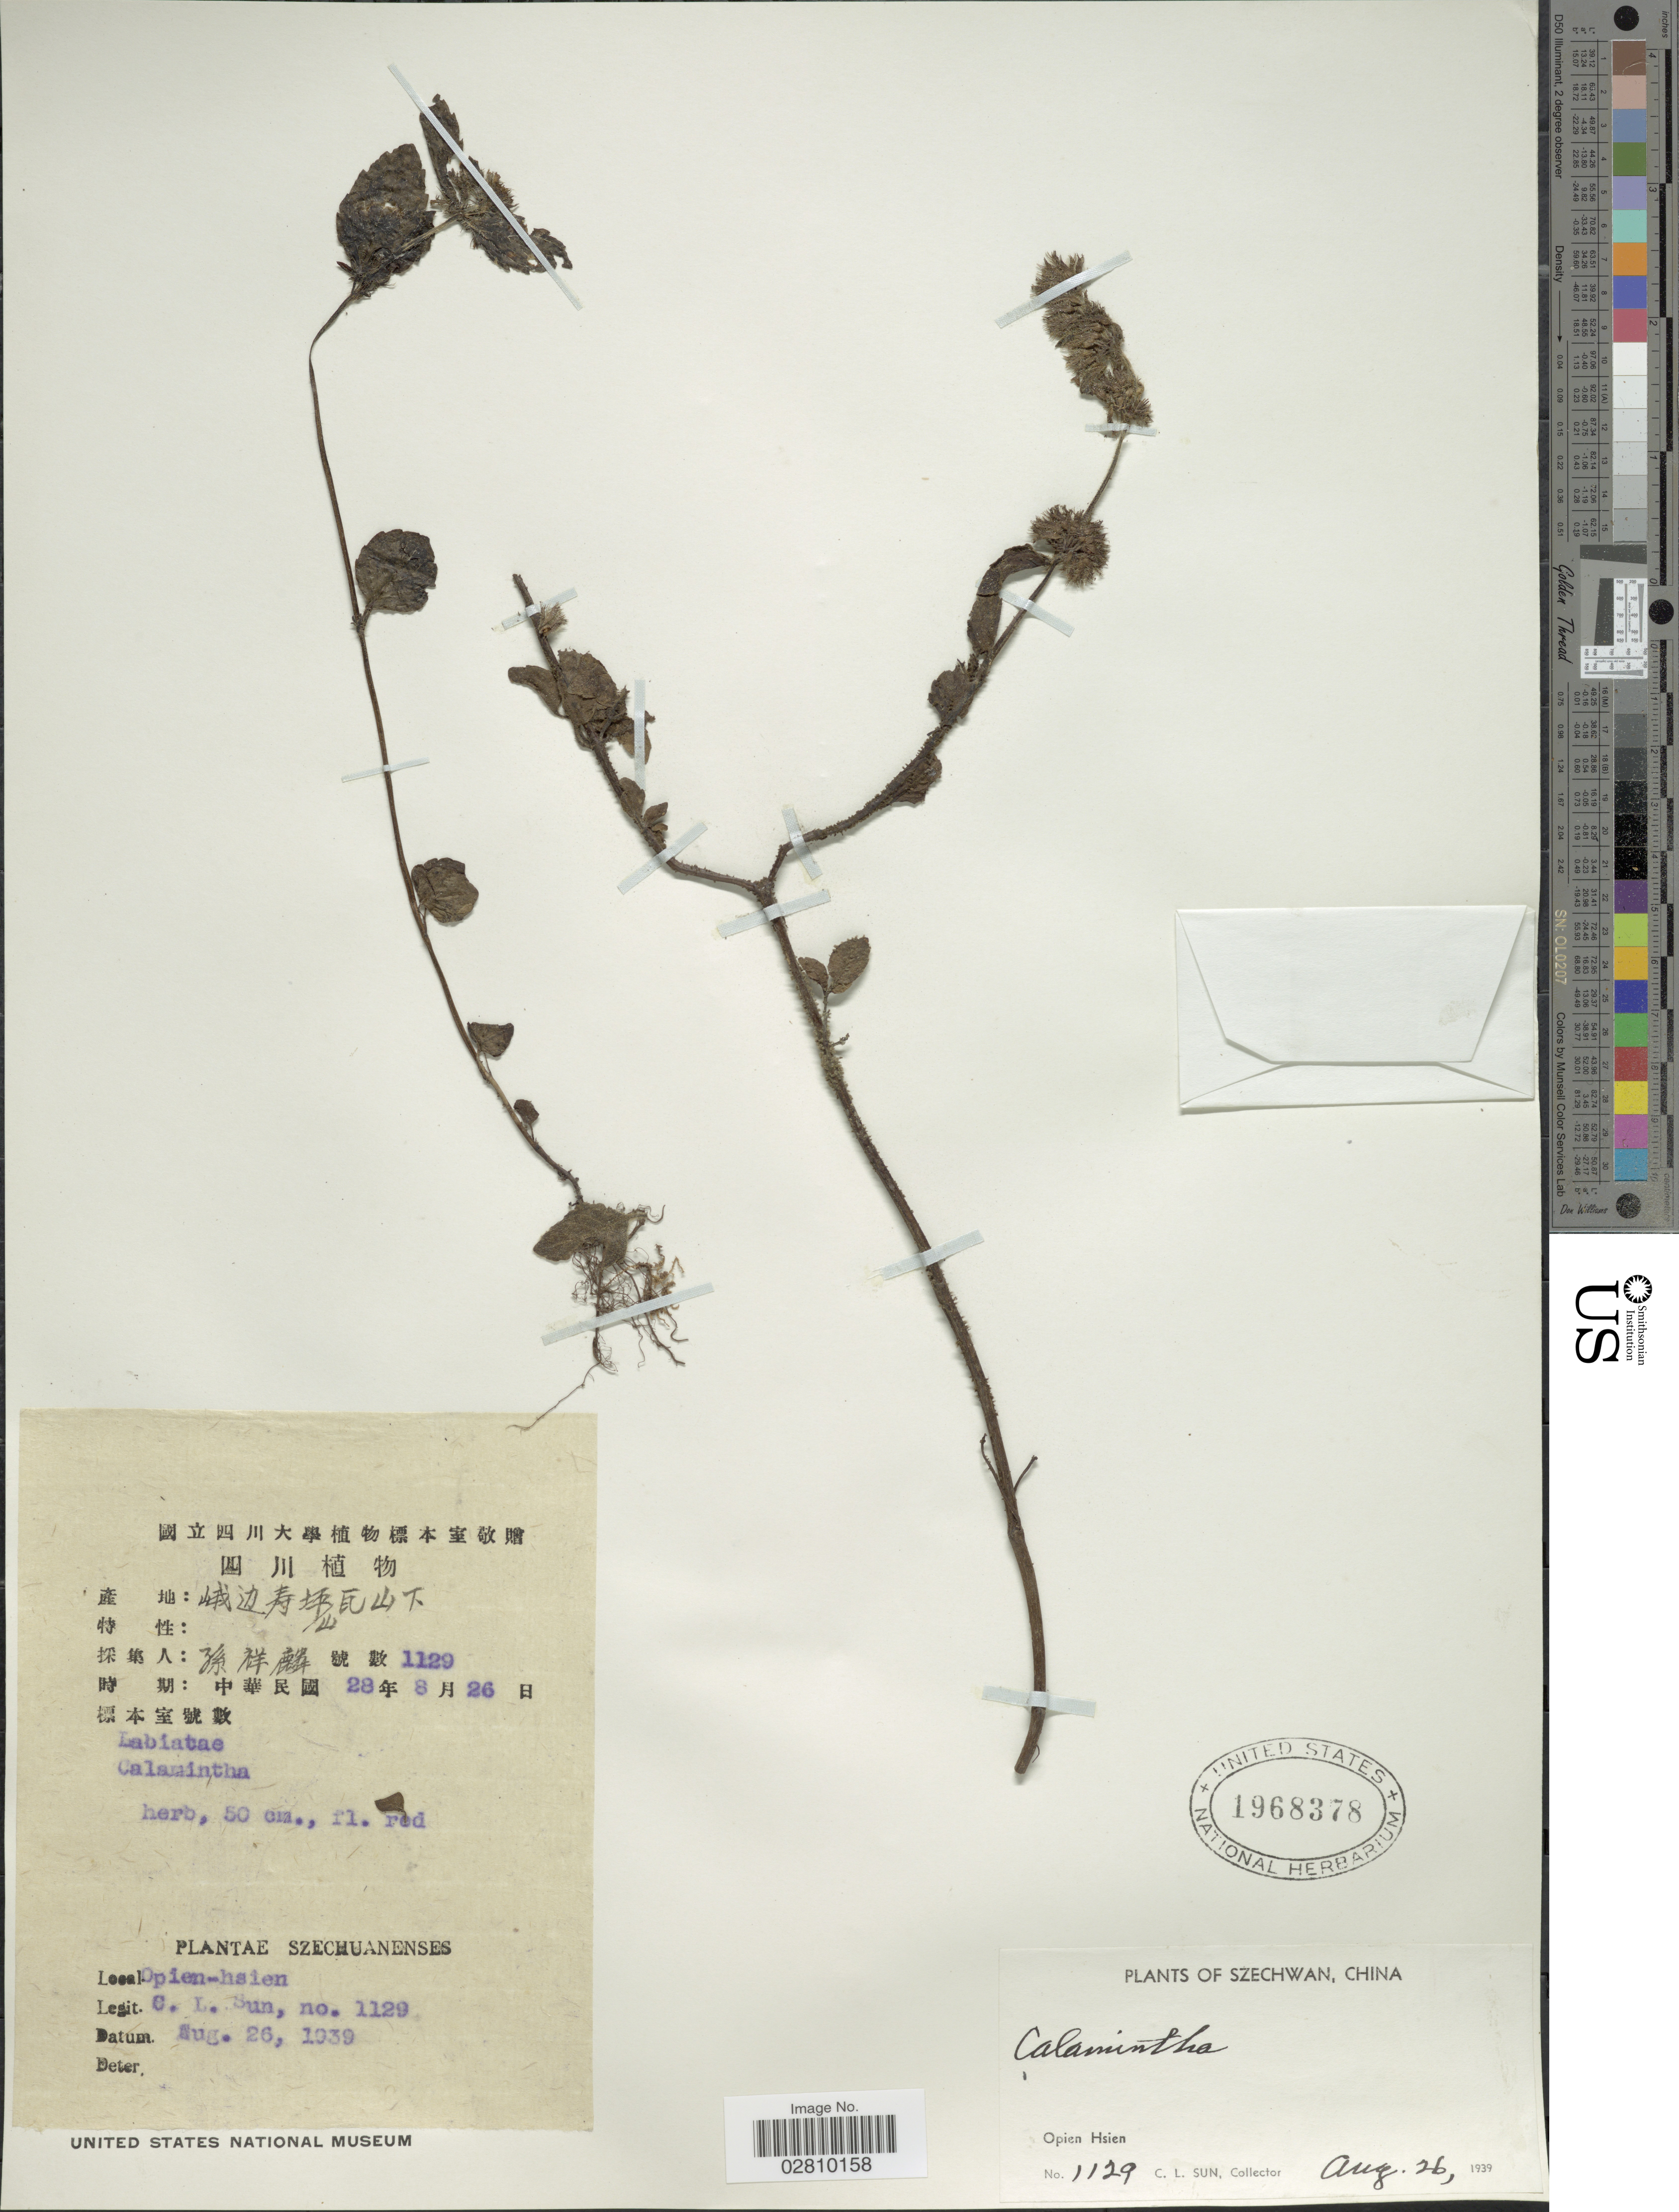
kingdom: Plantae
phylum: Tracheophyta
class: Magnoliopsida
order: Lamiales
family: Lamiaceae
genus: Calamintha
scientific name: Calamintha sp.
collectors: C. Sun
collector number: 1129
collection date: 1939-08-26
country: China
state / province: Sichuan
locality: Szechwan. Opien Hsien.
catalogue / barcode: US 1968378